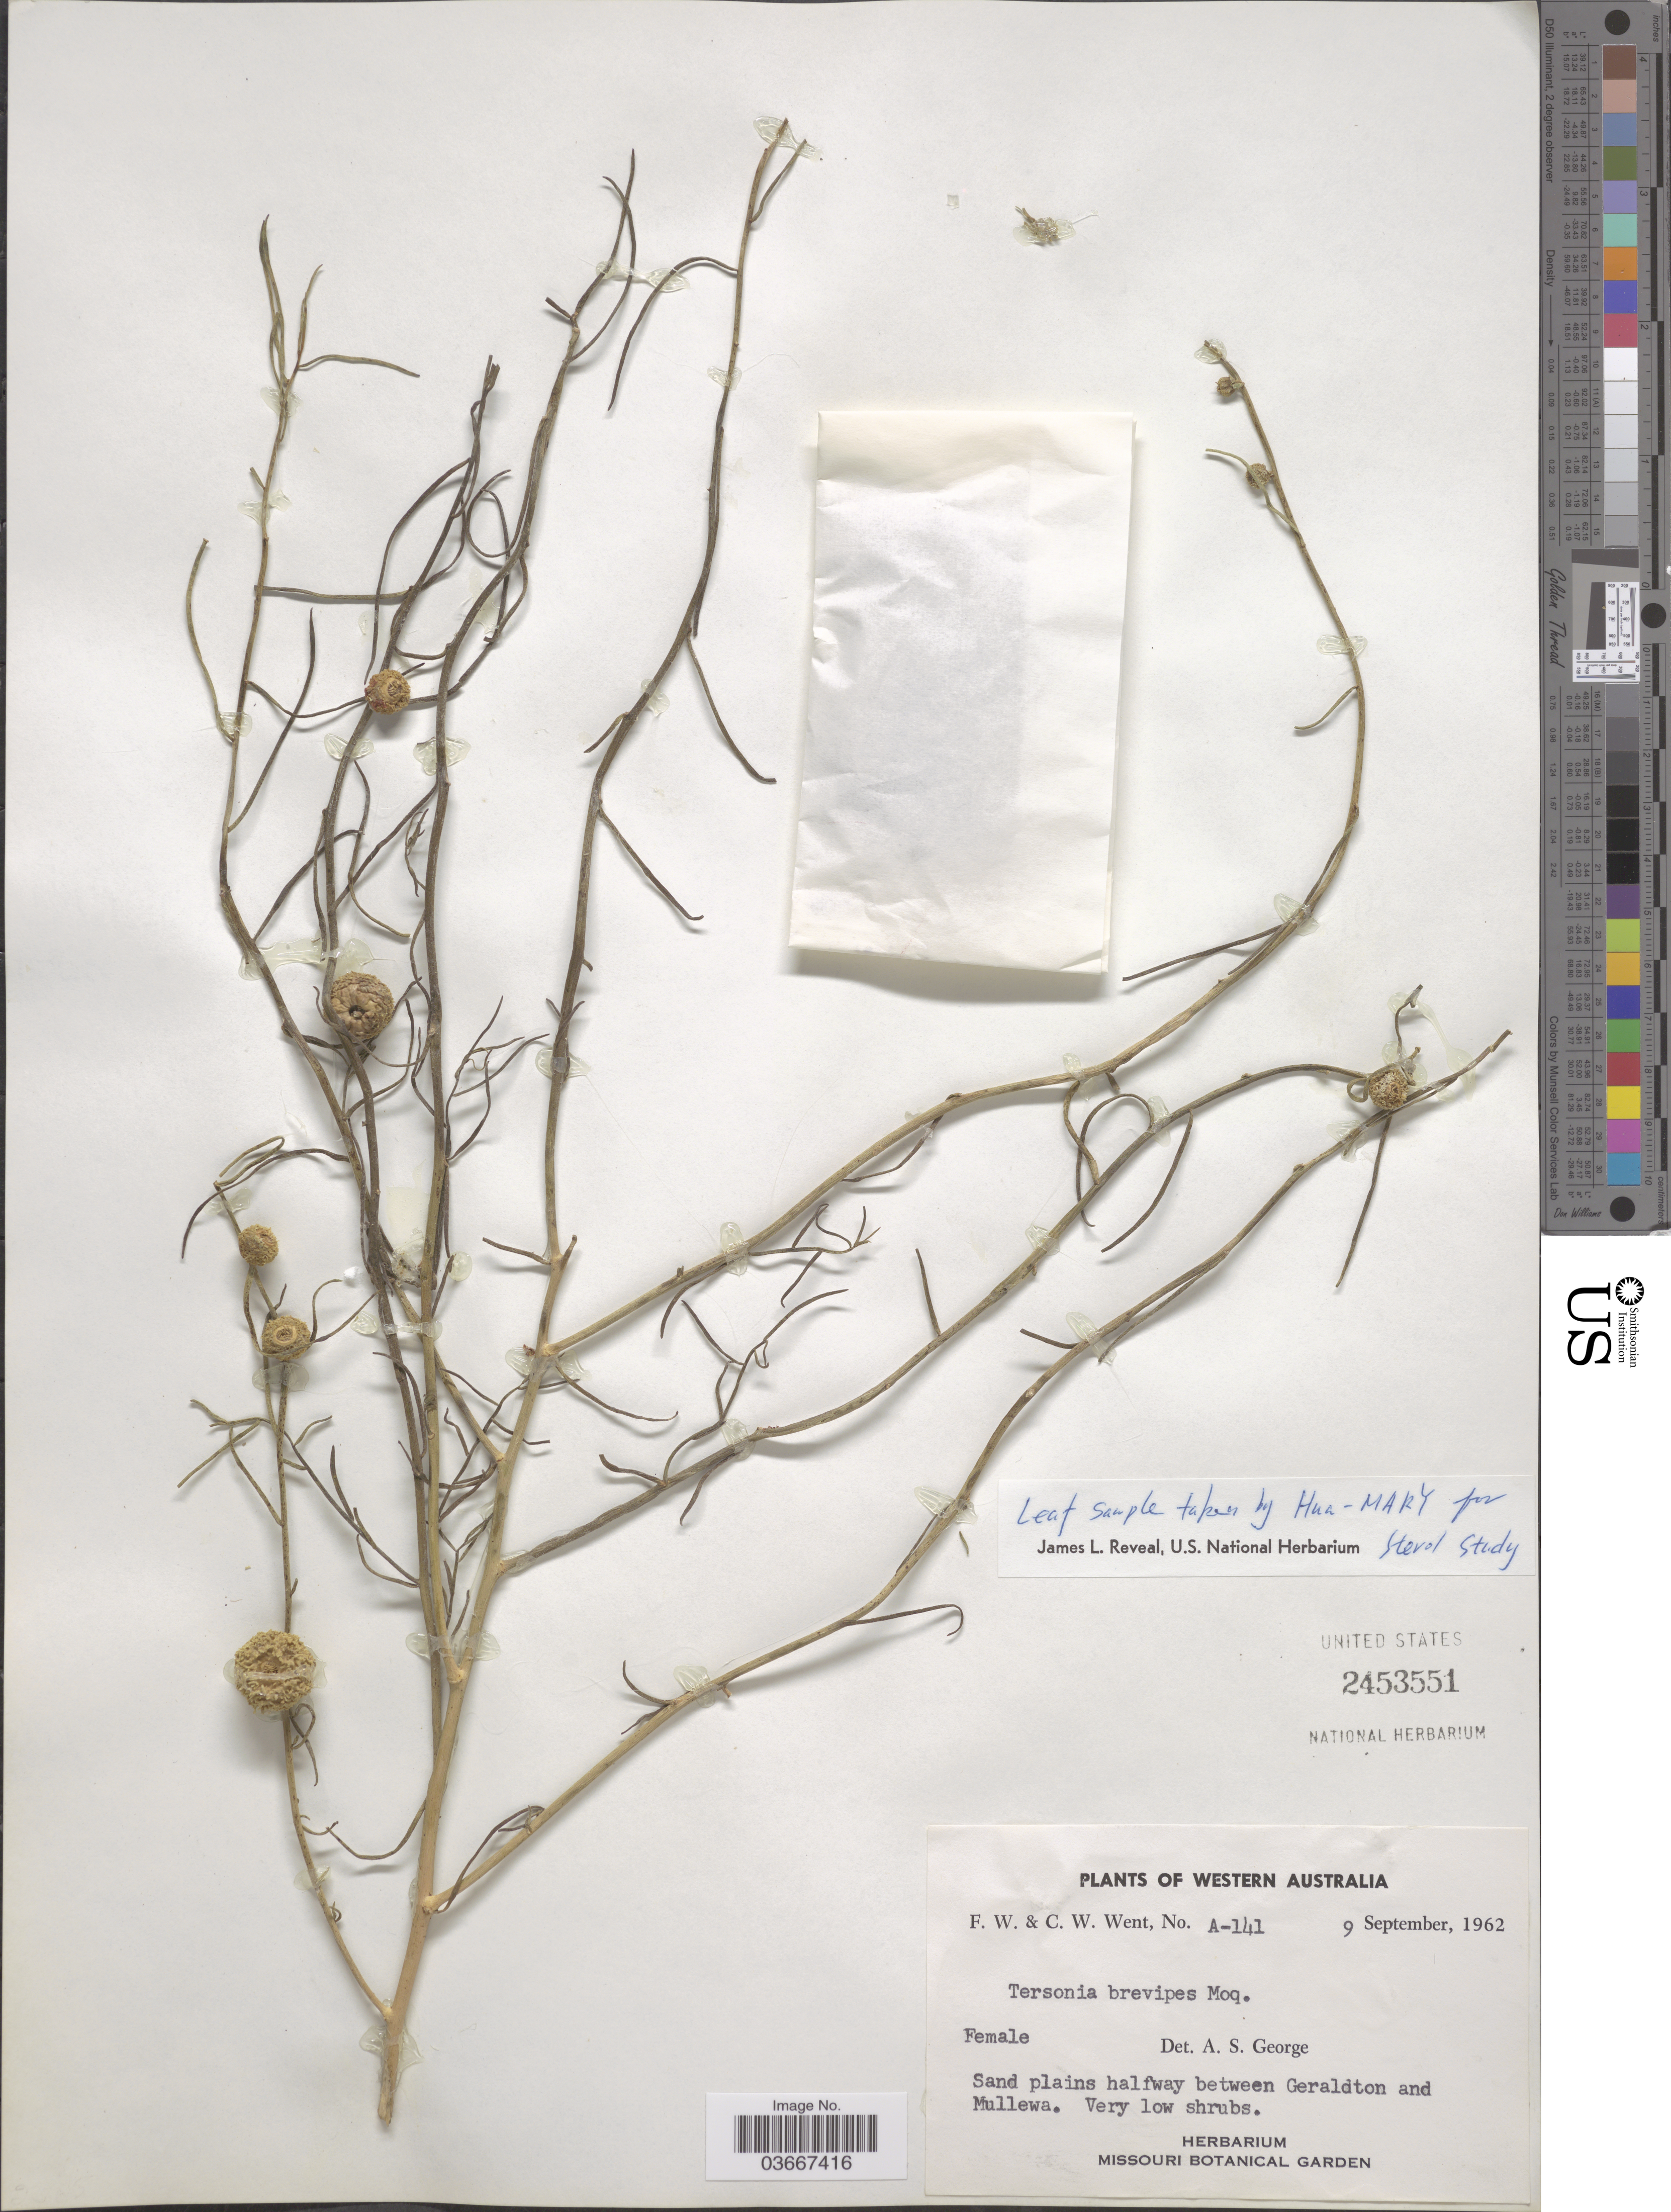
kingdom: Plantae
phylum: Tracheophyta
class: Magnoliopsida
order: Brassicales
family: Gyrostemonaceae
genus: Tersonia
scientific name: Tersonia brevipes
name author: Moq.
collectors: F. W. Went & C. W. Went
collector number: A-141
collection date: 1962-09-09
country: Australia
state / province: Western Australia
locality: Sand plains halfway between Geraldton and Mullewa.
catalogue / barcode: US 2453551